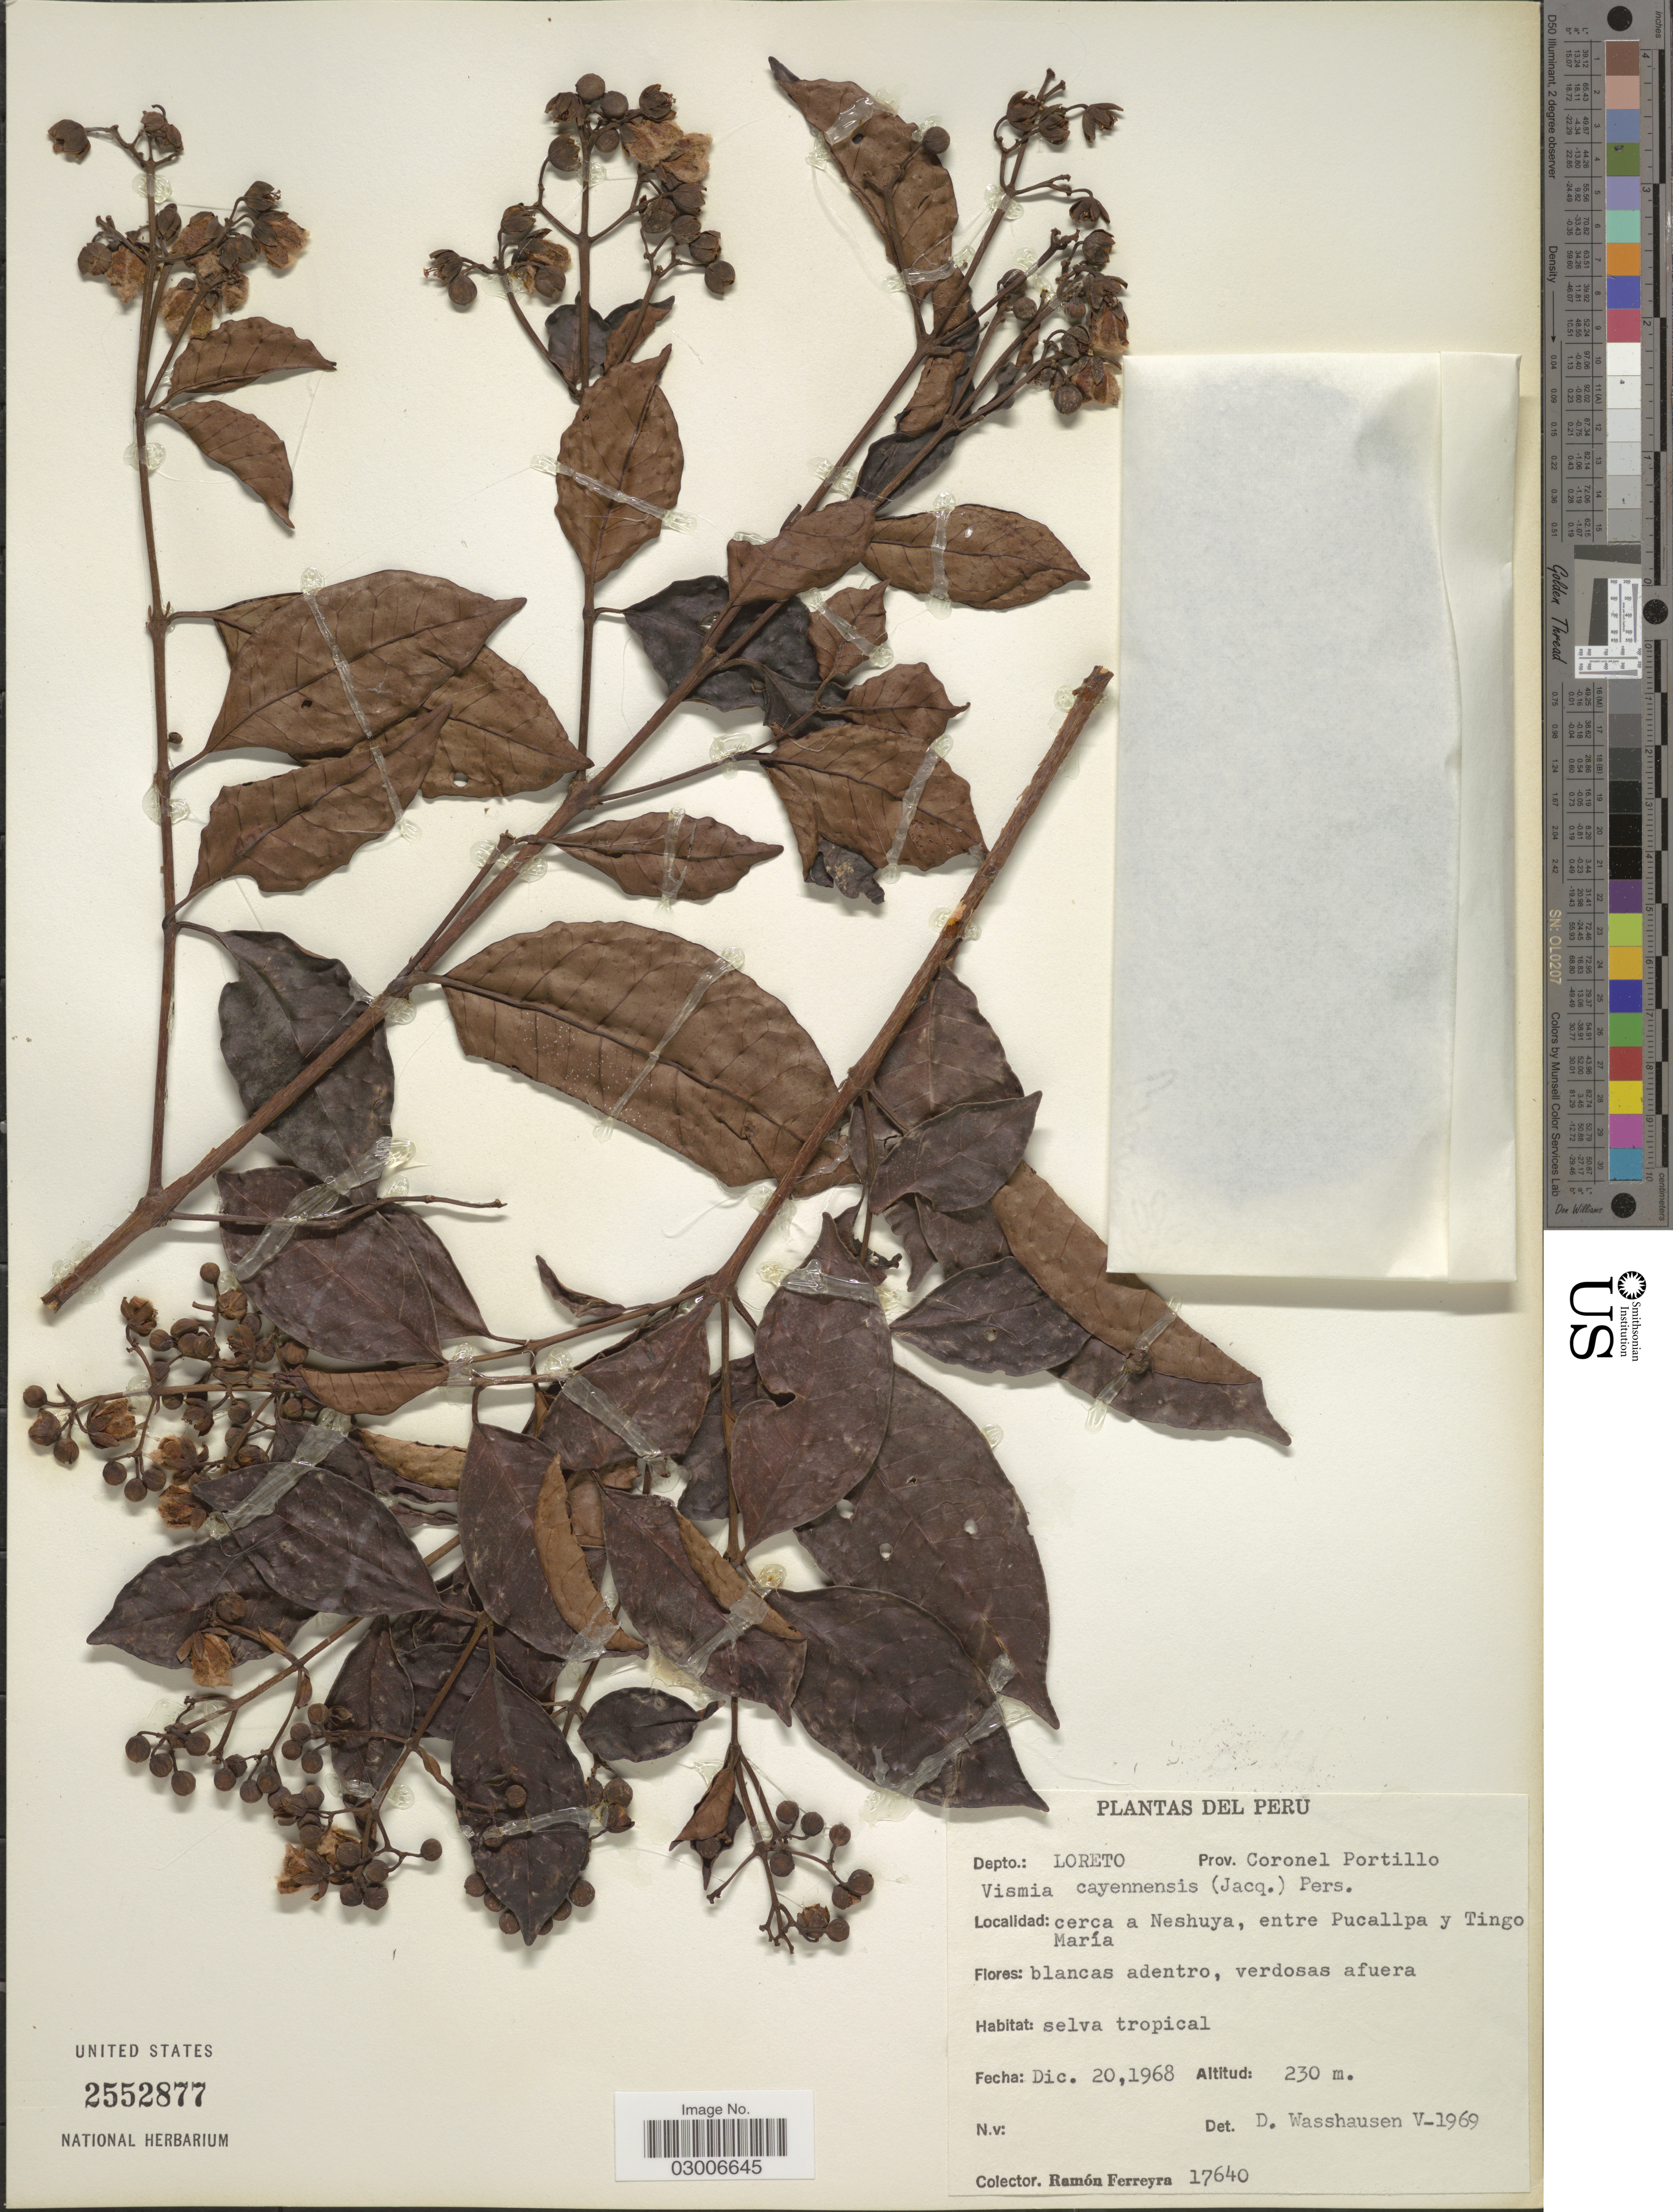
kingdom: Plantae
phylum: Tracheophyta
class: Magnoliopsida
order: Malpighiales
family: Hypericaceae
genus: Vismia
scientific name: Vismia cayennensis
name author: (Jacq.) Pers.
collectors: R. A. Ferreyra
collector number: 17640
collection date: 1968-12-20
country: Peru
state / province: Loreto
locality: Depto. Loreto, Prov. Coronel Portillo, cerca a Neshuya, entre Pucallpa y Tingo María.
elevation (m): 230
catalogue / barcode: US 2552877